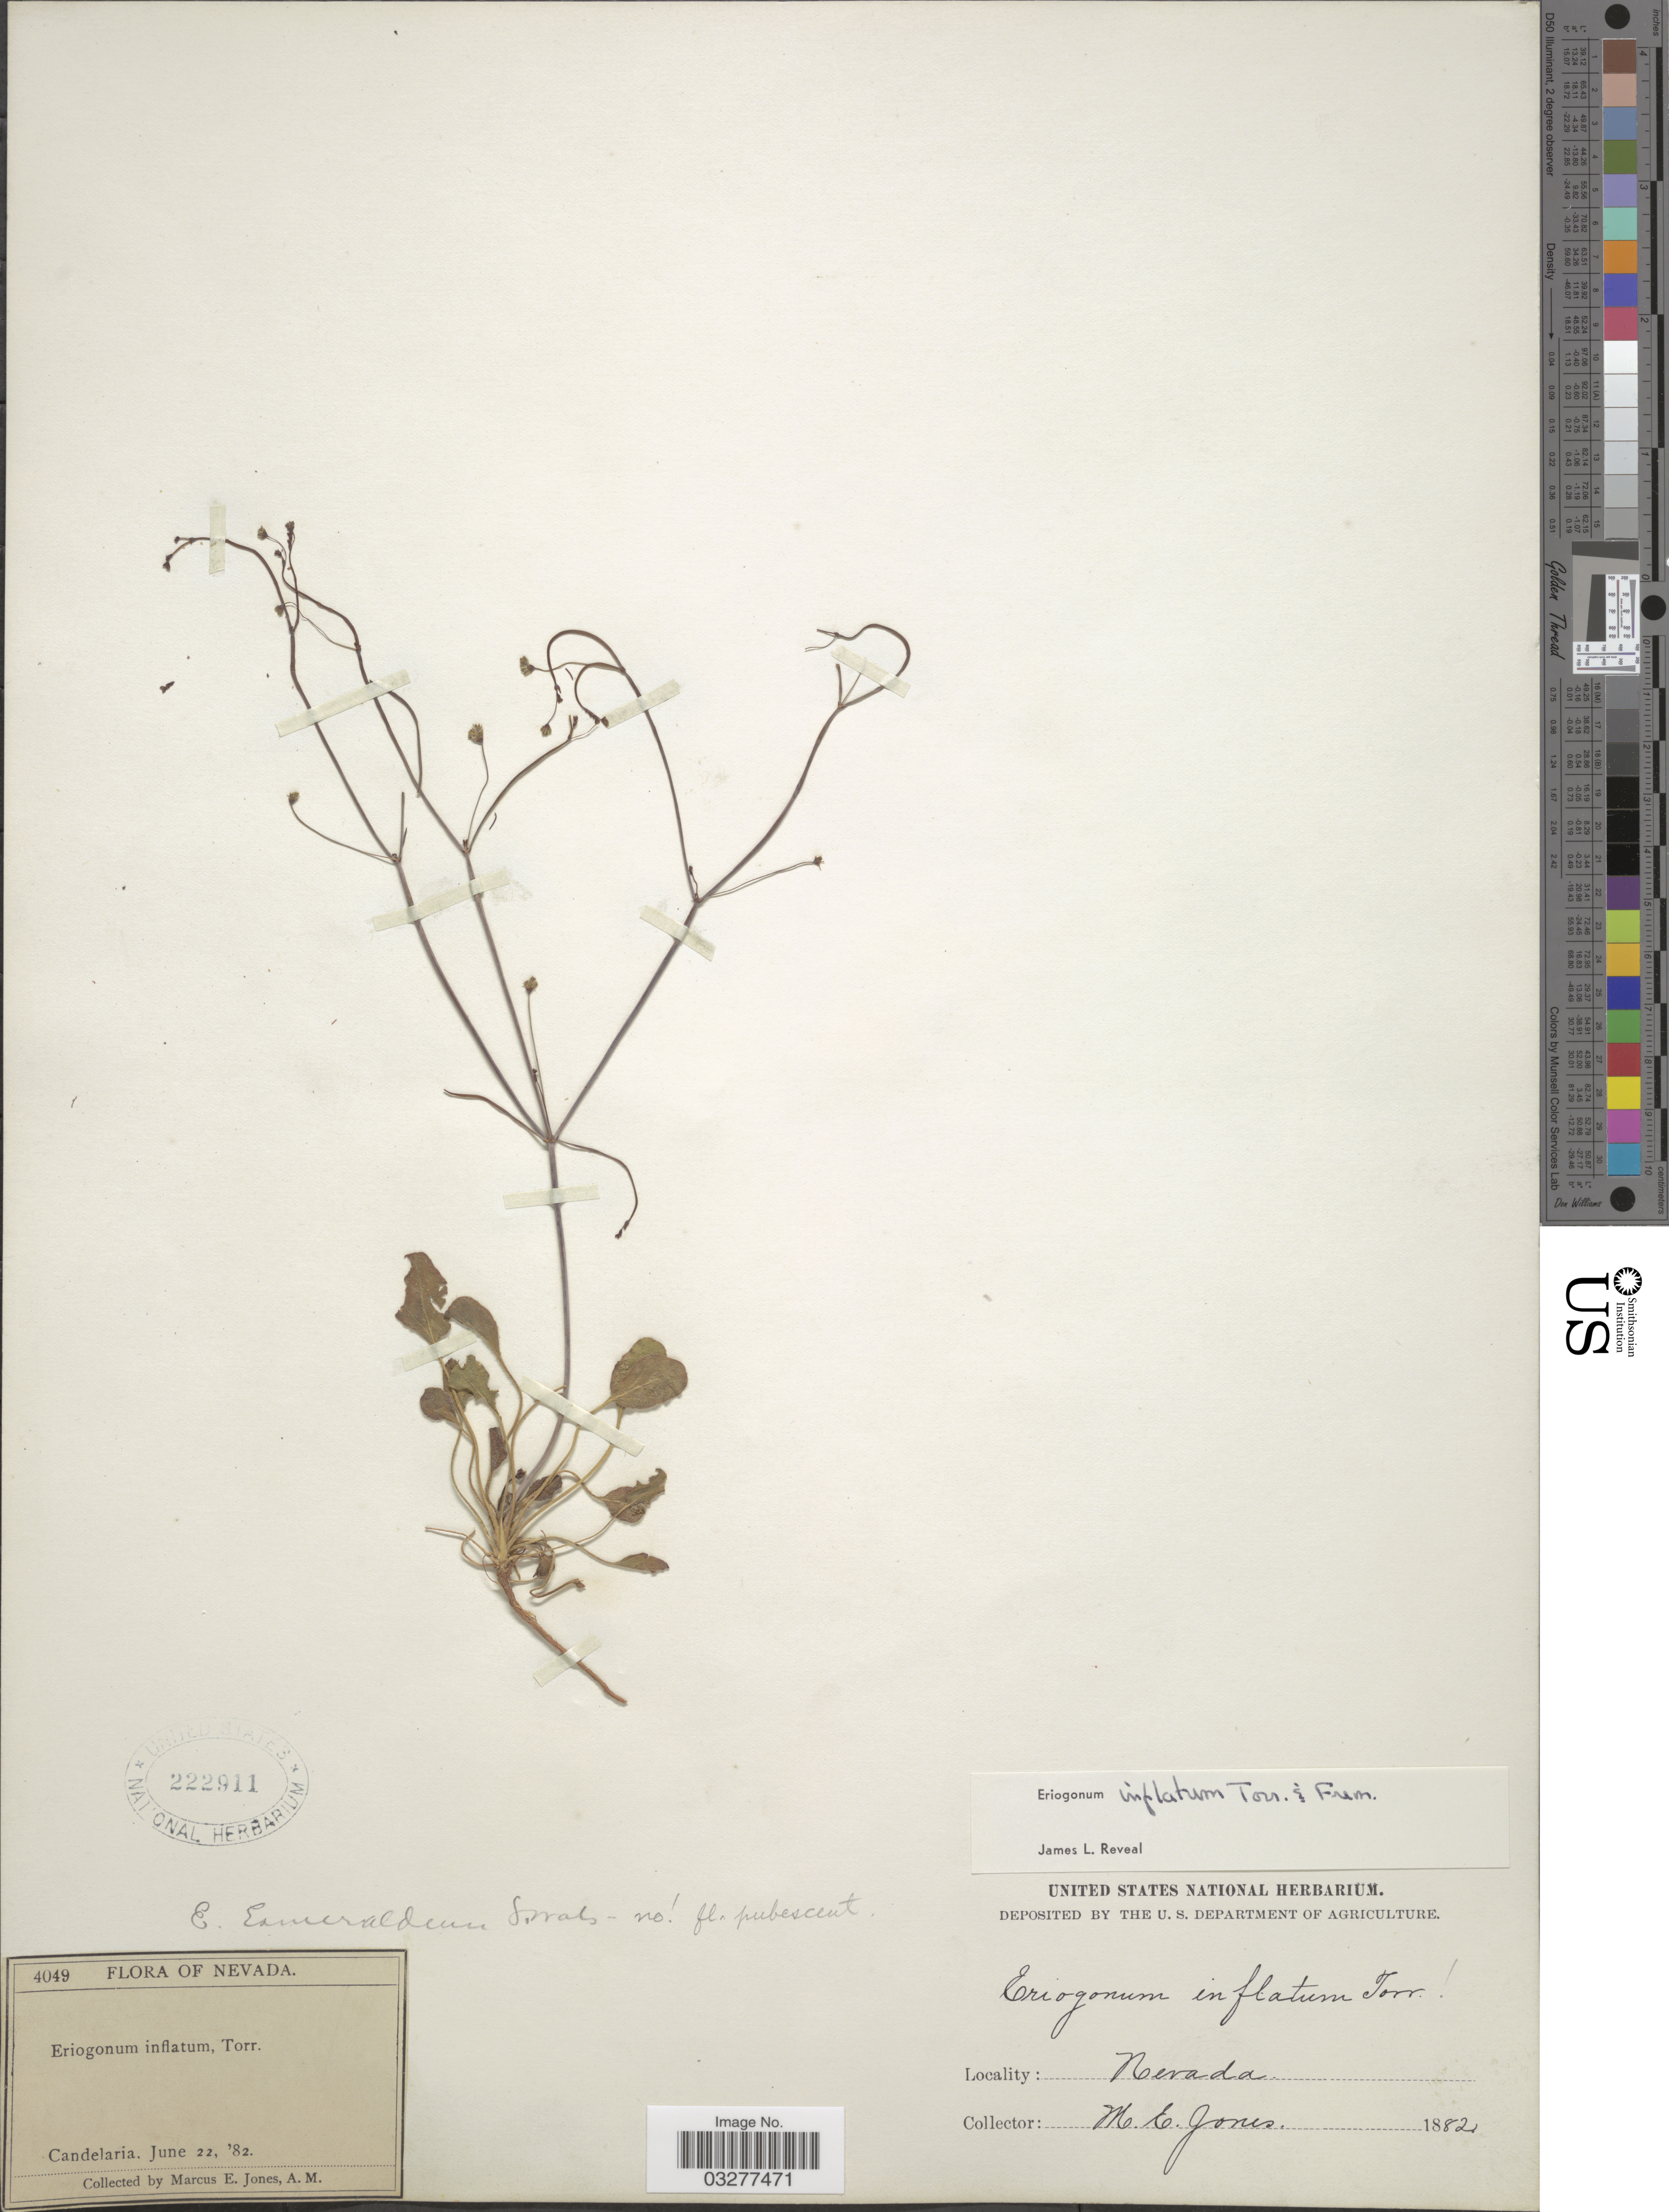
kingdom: Plantae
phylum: Tracheophyta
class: Magnoliopsida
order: Caryophyllales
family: Polygonaceae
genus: Eriogonum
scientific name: Eriogonum inflatum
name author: Torr. & Frém.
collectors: M. E. Jones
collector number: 4049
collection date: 1882-06-22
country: United States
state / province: Nevada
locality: Candelaria.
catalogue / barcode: US 222911